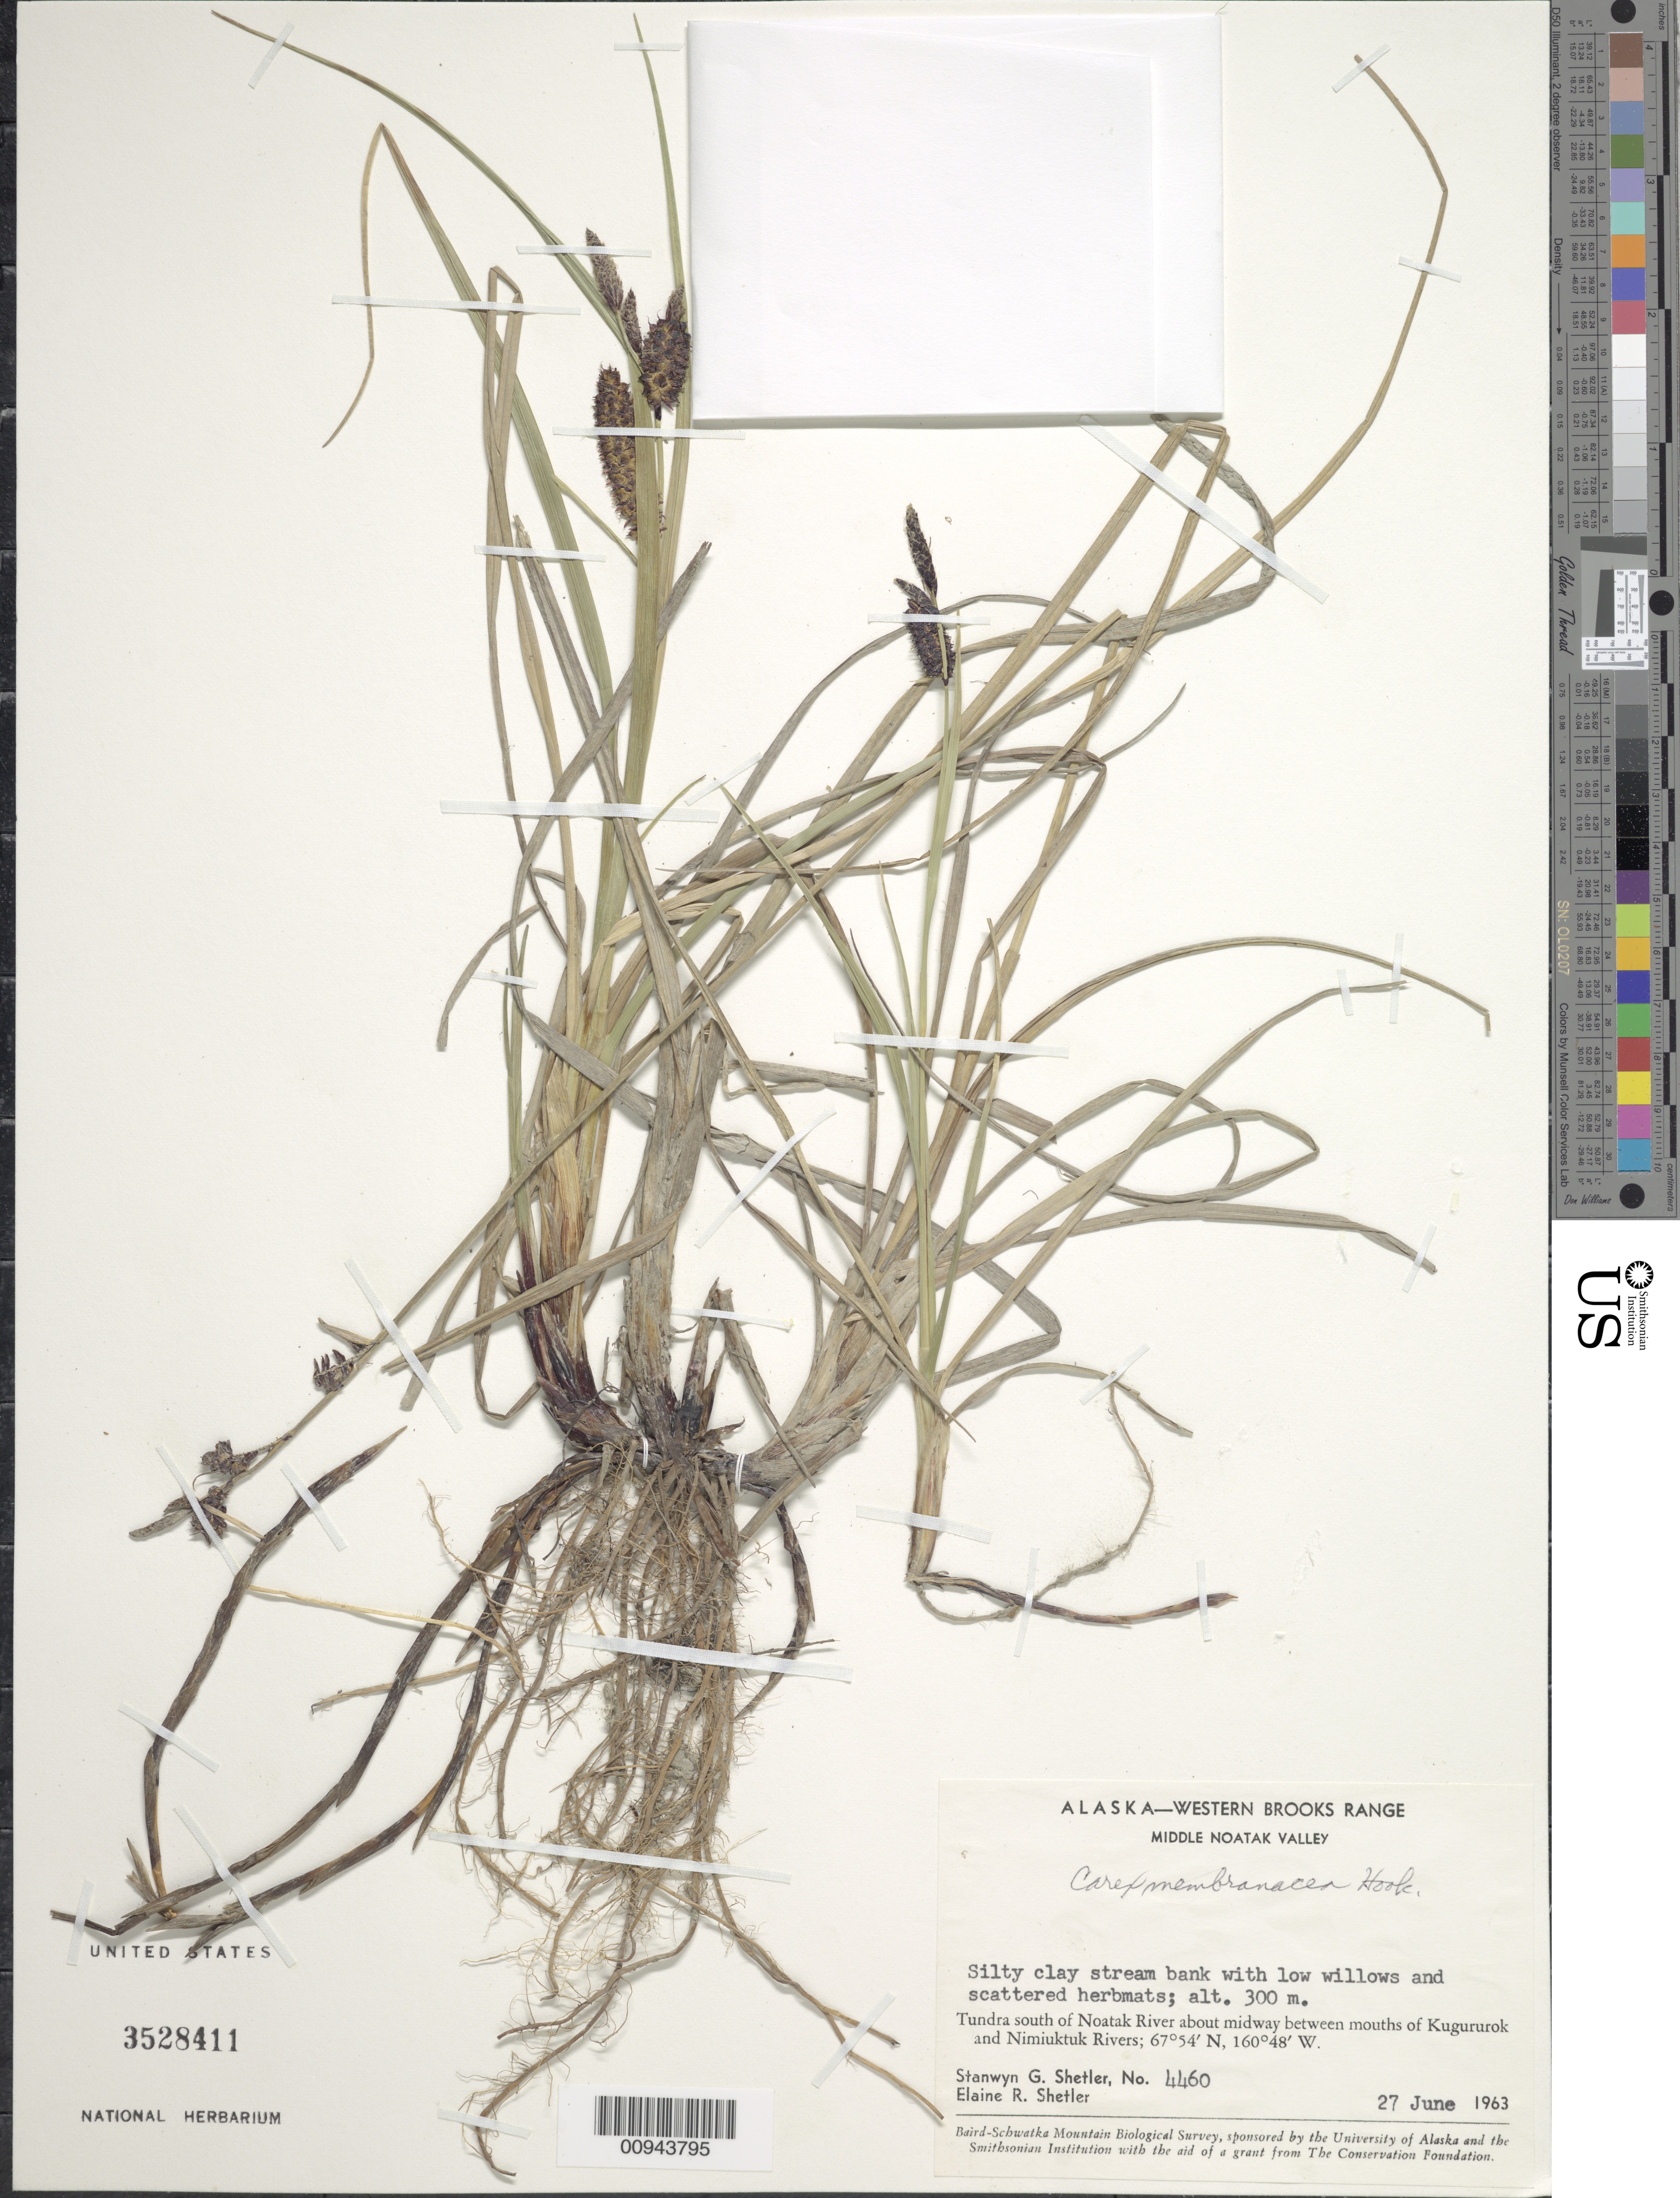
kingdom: Plantae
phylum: Tracheophyta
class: Liliopsida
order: Poales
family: Cyperaceae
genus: Carex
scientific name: Carex membranacea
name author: Hook.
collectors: S. Shetler & E. R. Shetler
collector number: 4460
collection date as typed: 27 Jun 1963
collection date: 1963-06-27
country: United States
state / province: Alaska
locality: S of Noatak River about midway between mouths of Kugururok and Nimiuktuk Rivers. Western Brooks Range, Middle Noatak Valley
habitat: Tundra. Silty clay stream bank with low willows and scattered herbmats.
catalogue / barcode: US 3528411